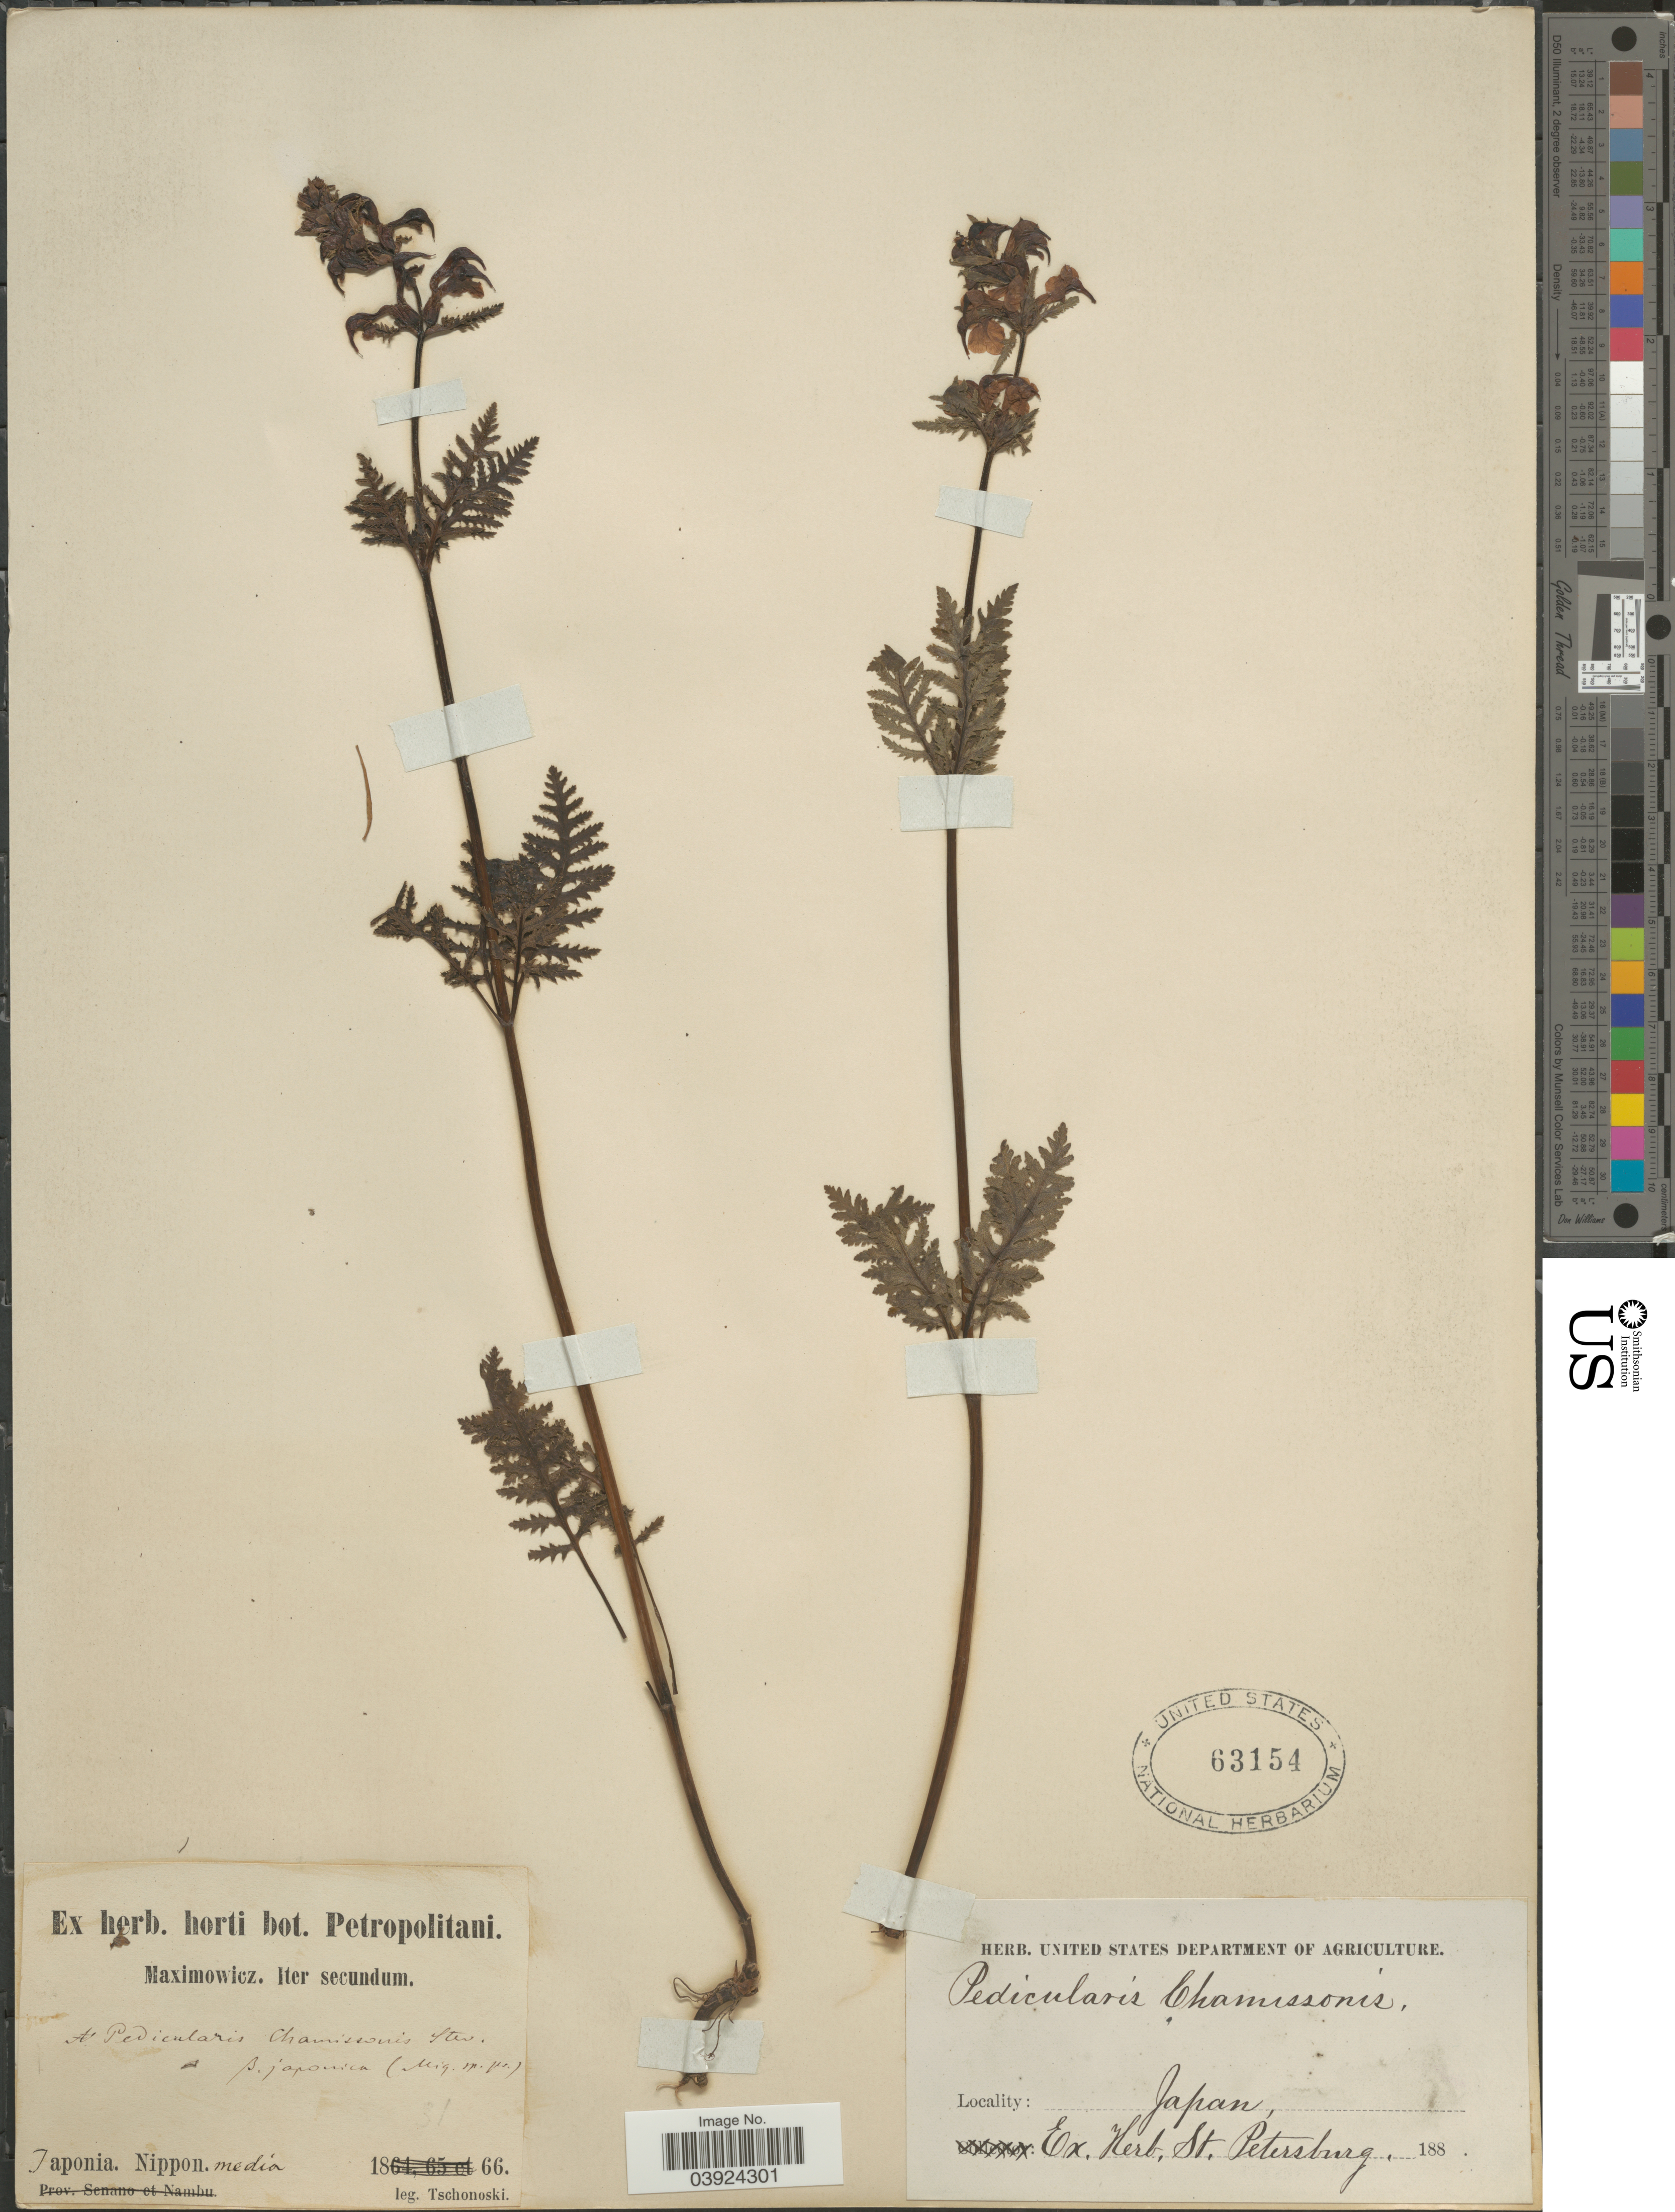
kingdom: Plantae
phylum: Tracheophyta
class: Magnoliopsida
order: Lamiales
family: Orobanchaceae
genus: Pedicularis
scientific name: Pedicularis chamissonis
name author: Steven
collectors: -. Tschonoski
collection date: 1866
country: Japan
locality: Nippon media.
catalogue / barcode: US 63154